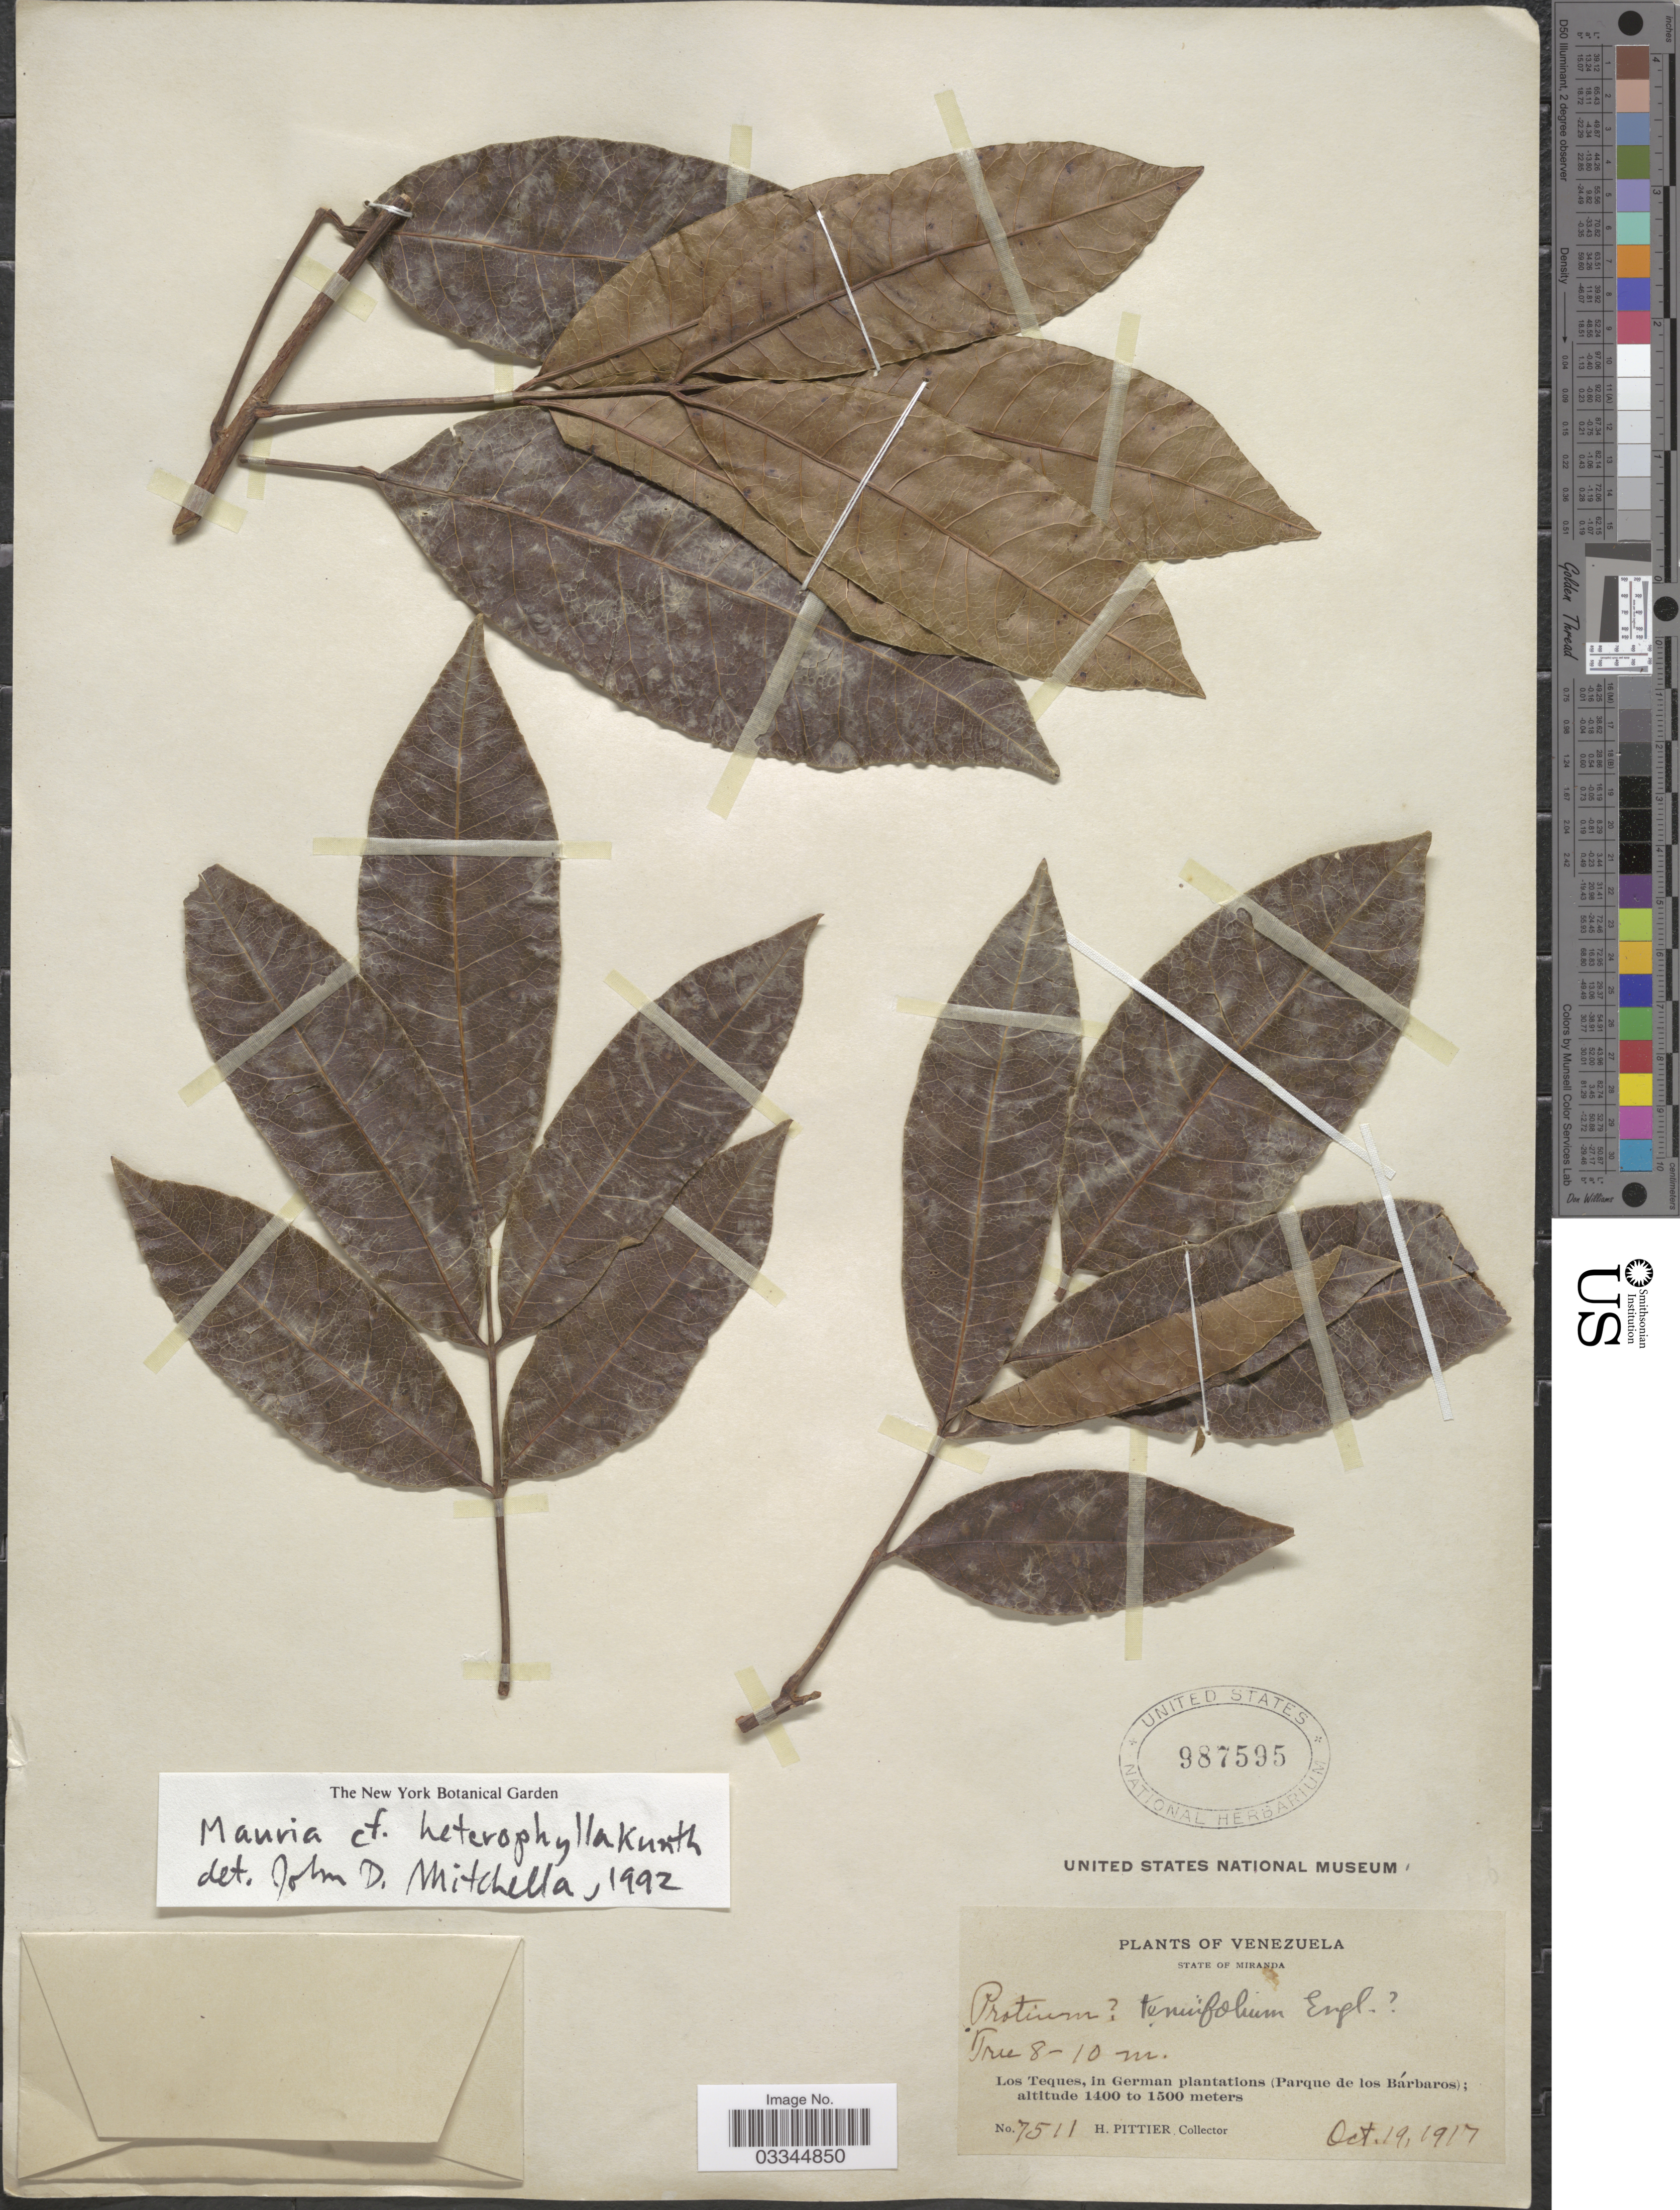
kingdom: Plantae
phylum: Tracheophyta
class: Magnoliopsida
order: Sapindales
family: Anacardiaceae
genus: Mauria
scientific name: Mauria heterophylla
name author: Kunth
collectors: H. F. Pittier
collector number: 7511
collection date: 1917-10-19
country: Venezuela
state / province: Miranda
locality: Los Teques, in German plantations (Parque de los Bárbaros).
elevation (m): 1400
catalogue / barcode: US 987595